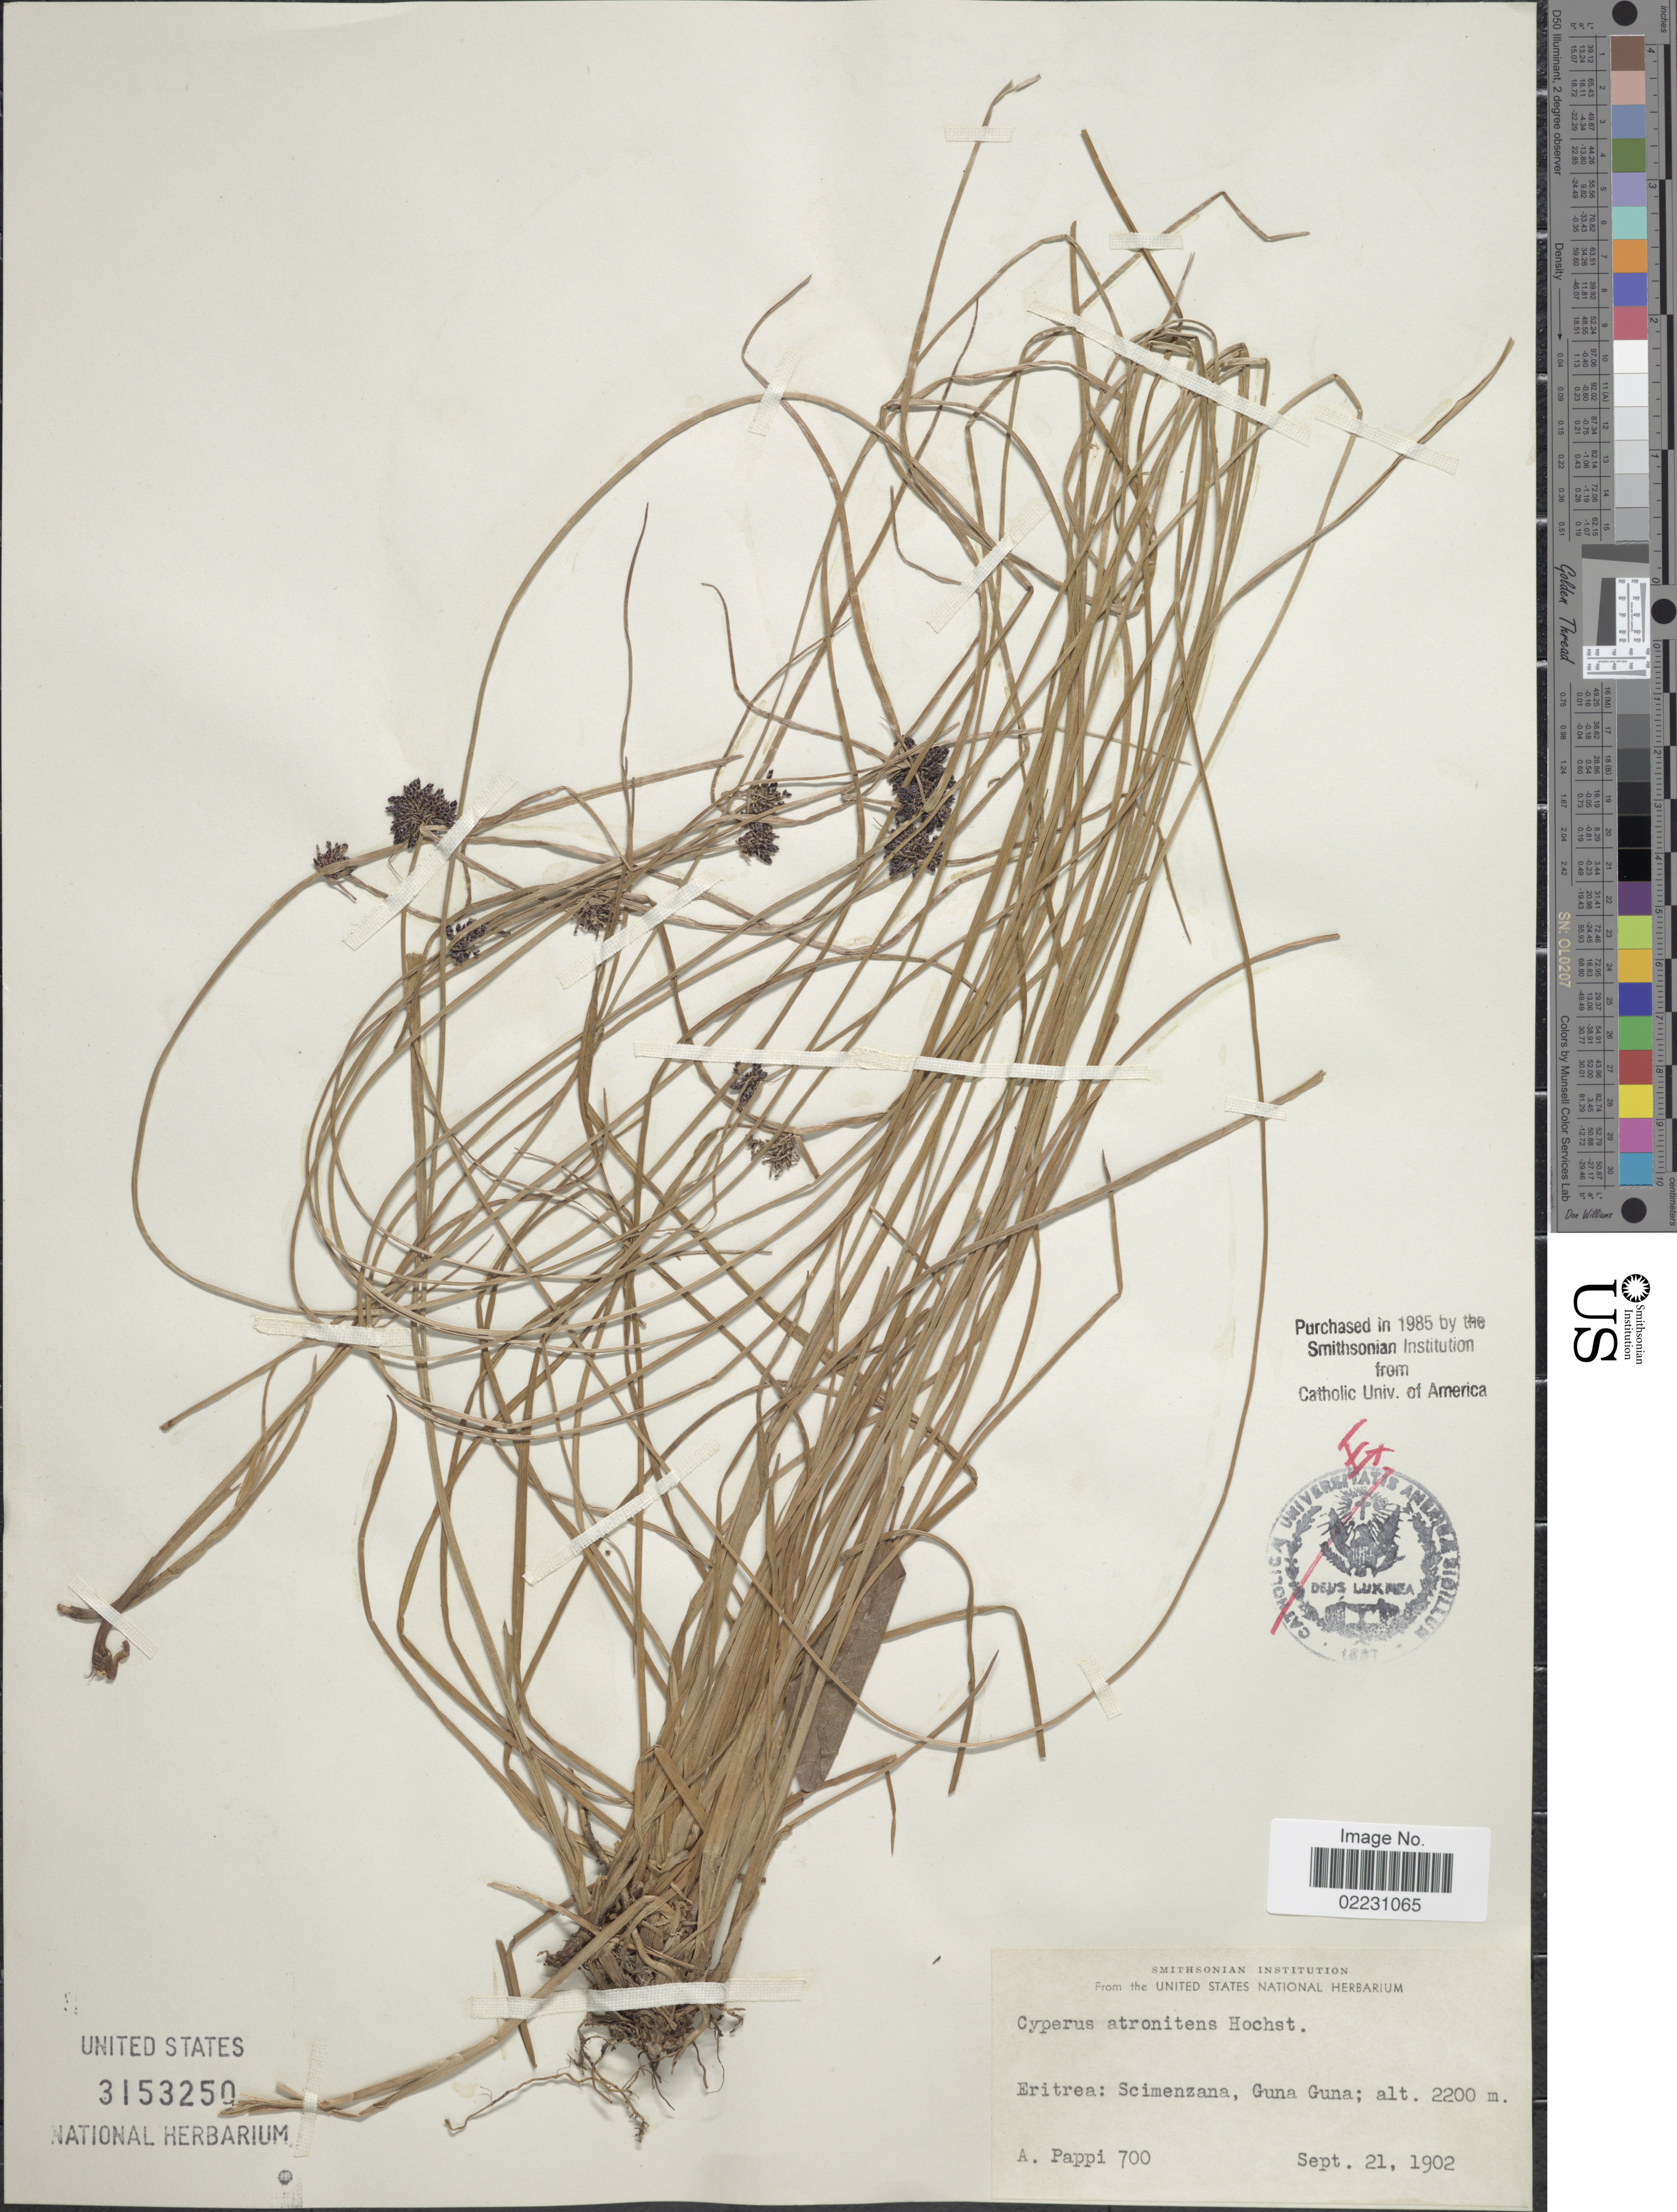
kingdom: Plantae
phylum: Tracheophyta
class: Liliopsida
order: Poales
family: Cyperaceae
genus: Cyperus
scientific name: Cyperus elegantulus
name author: Steud.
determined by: Strong, Mark T., (BOT), Smithsonian Institution - National Museum of Natural History (UNITED STATES)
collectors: A. Pappi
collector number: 700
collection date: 1902-09-21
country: Eritrea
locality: Eritea - Scimenzana: Guna Guna.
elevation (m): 2200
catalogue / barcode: US 3153250